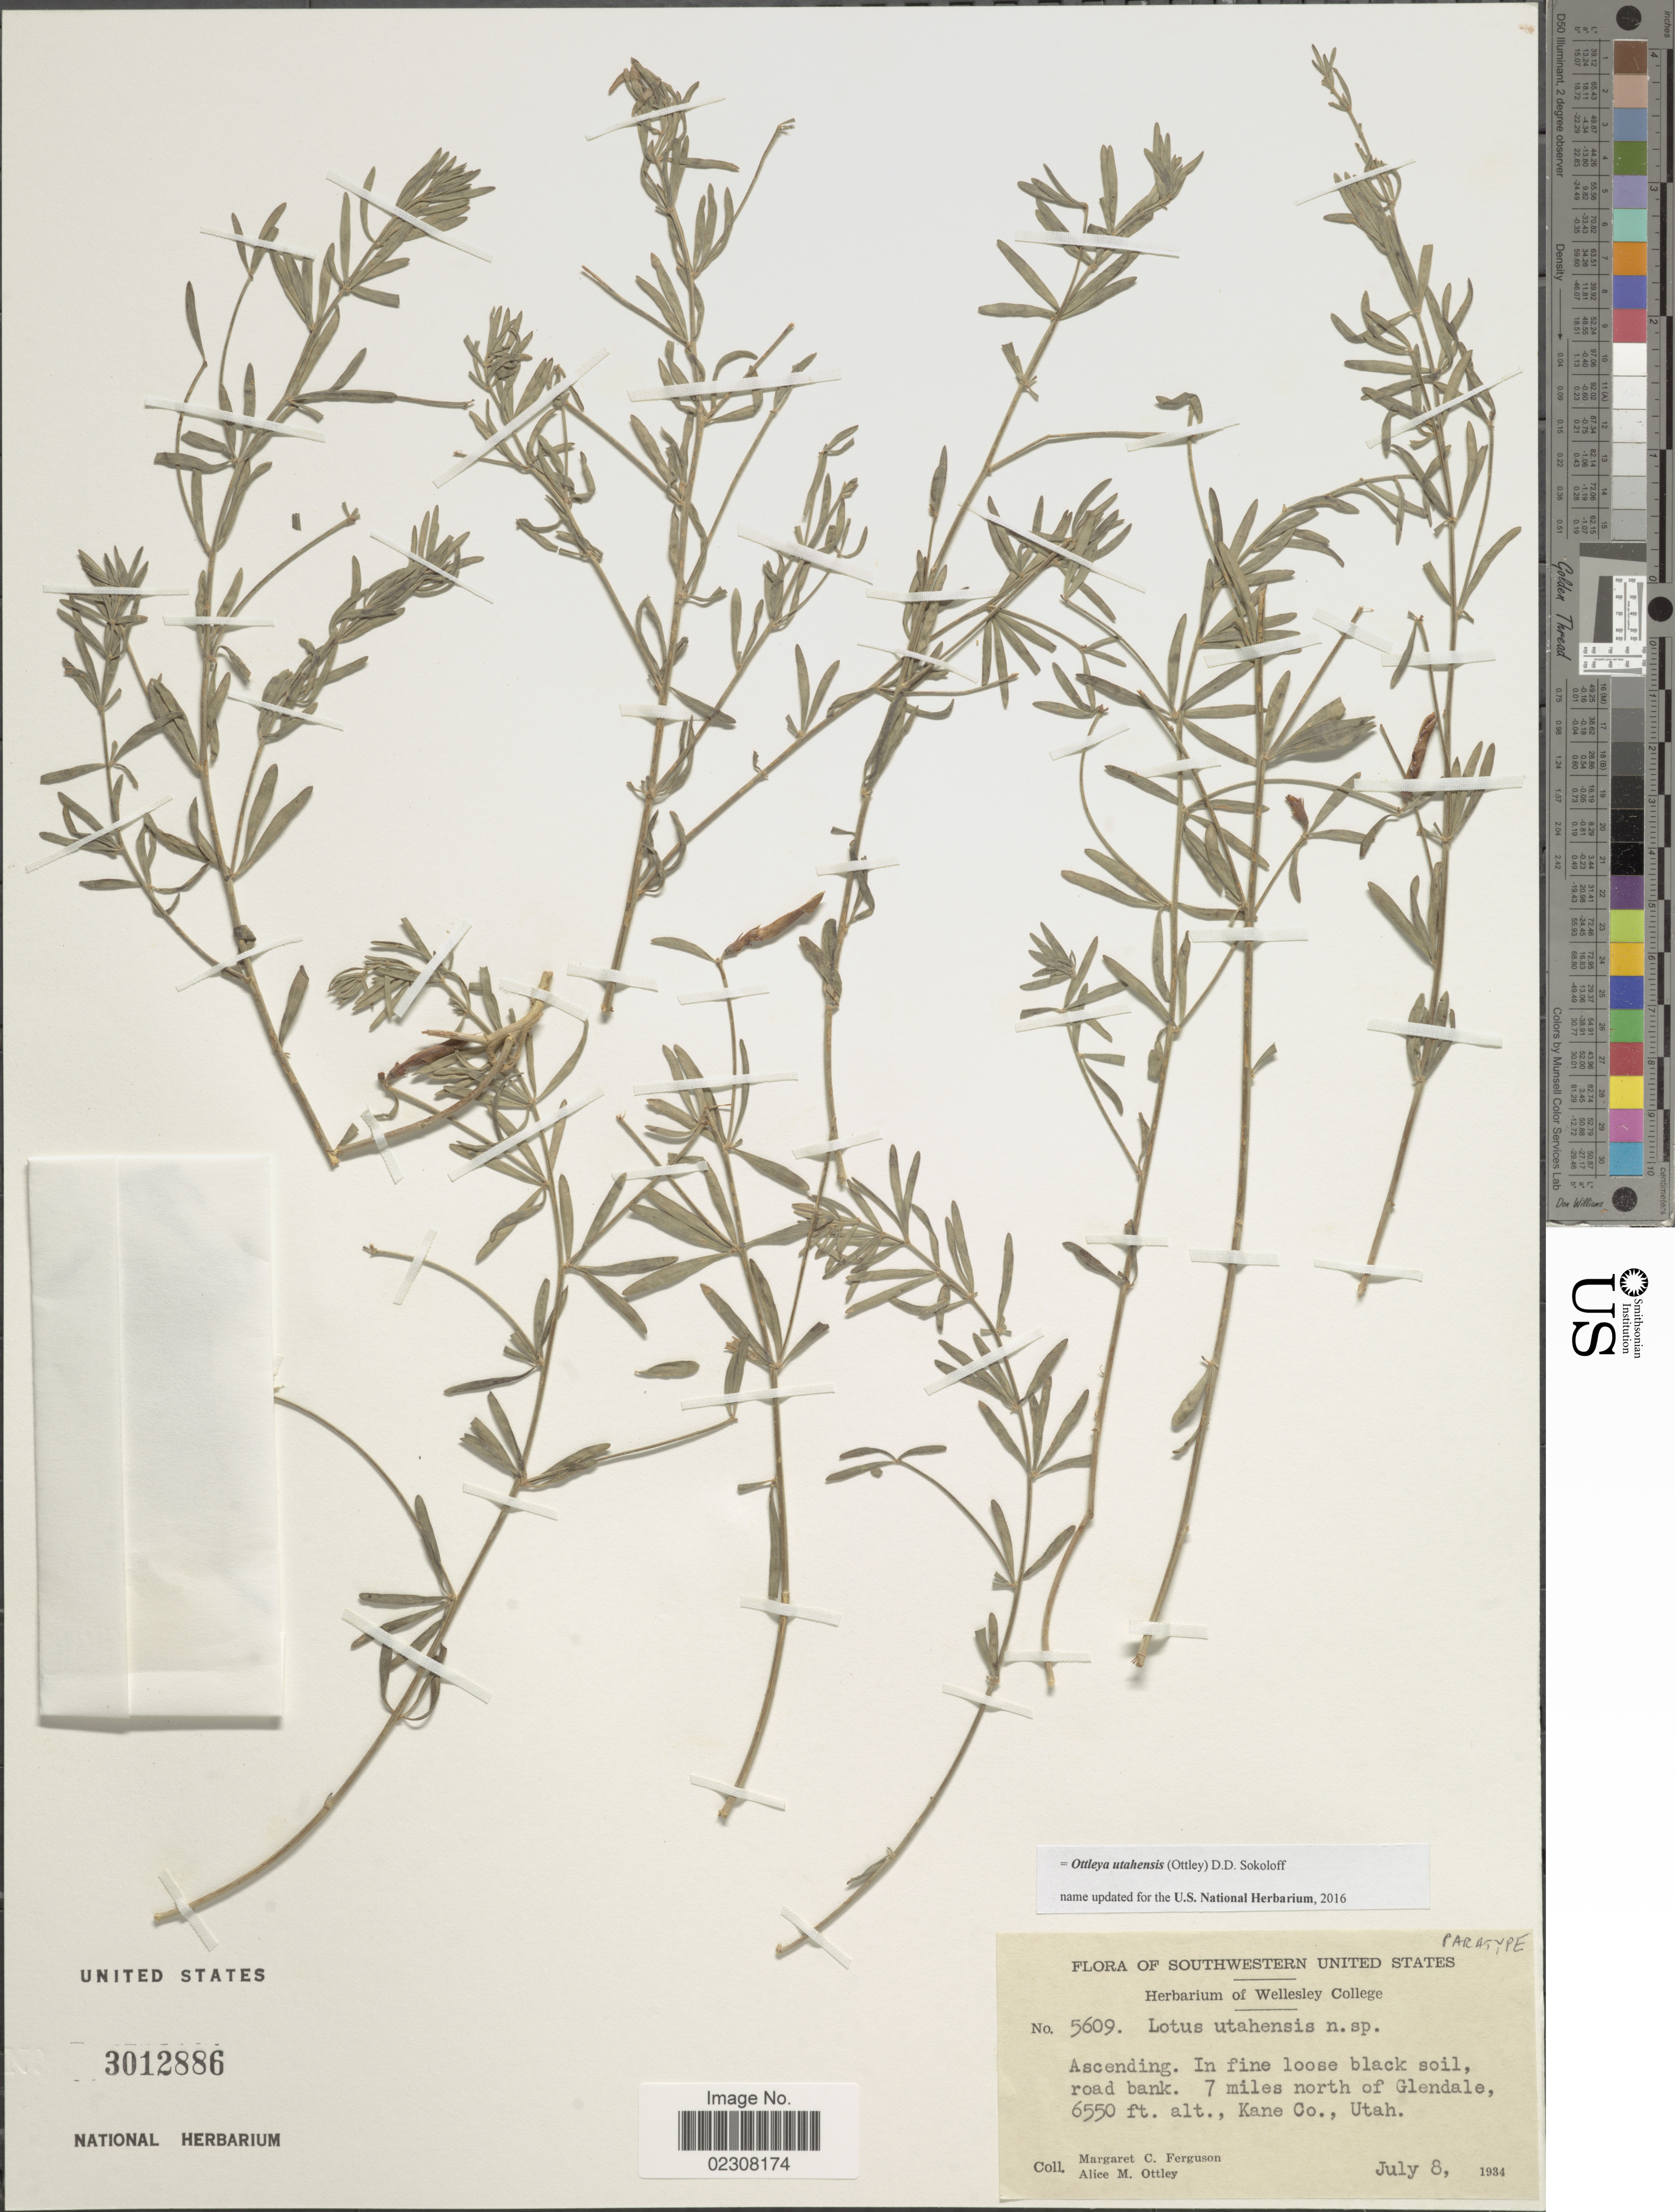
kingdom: Plantae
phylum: Tracheophyta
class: Magnoliopsida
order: Fabales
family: Fabaceae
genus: Ottleya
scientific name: Ottleya utahensis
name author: (Ottley) D.D. Sokoloff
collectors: M. Ferguson & A. M. Ottley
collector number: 5609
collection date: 1934-07-08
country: United States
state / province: Utah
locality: Southwestern United States, 7 miles north of Glendale, Kane Co.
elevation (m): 1996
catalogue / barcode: US 3012886